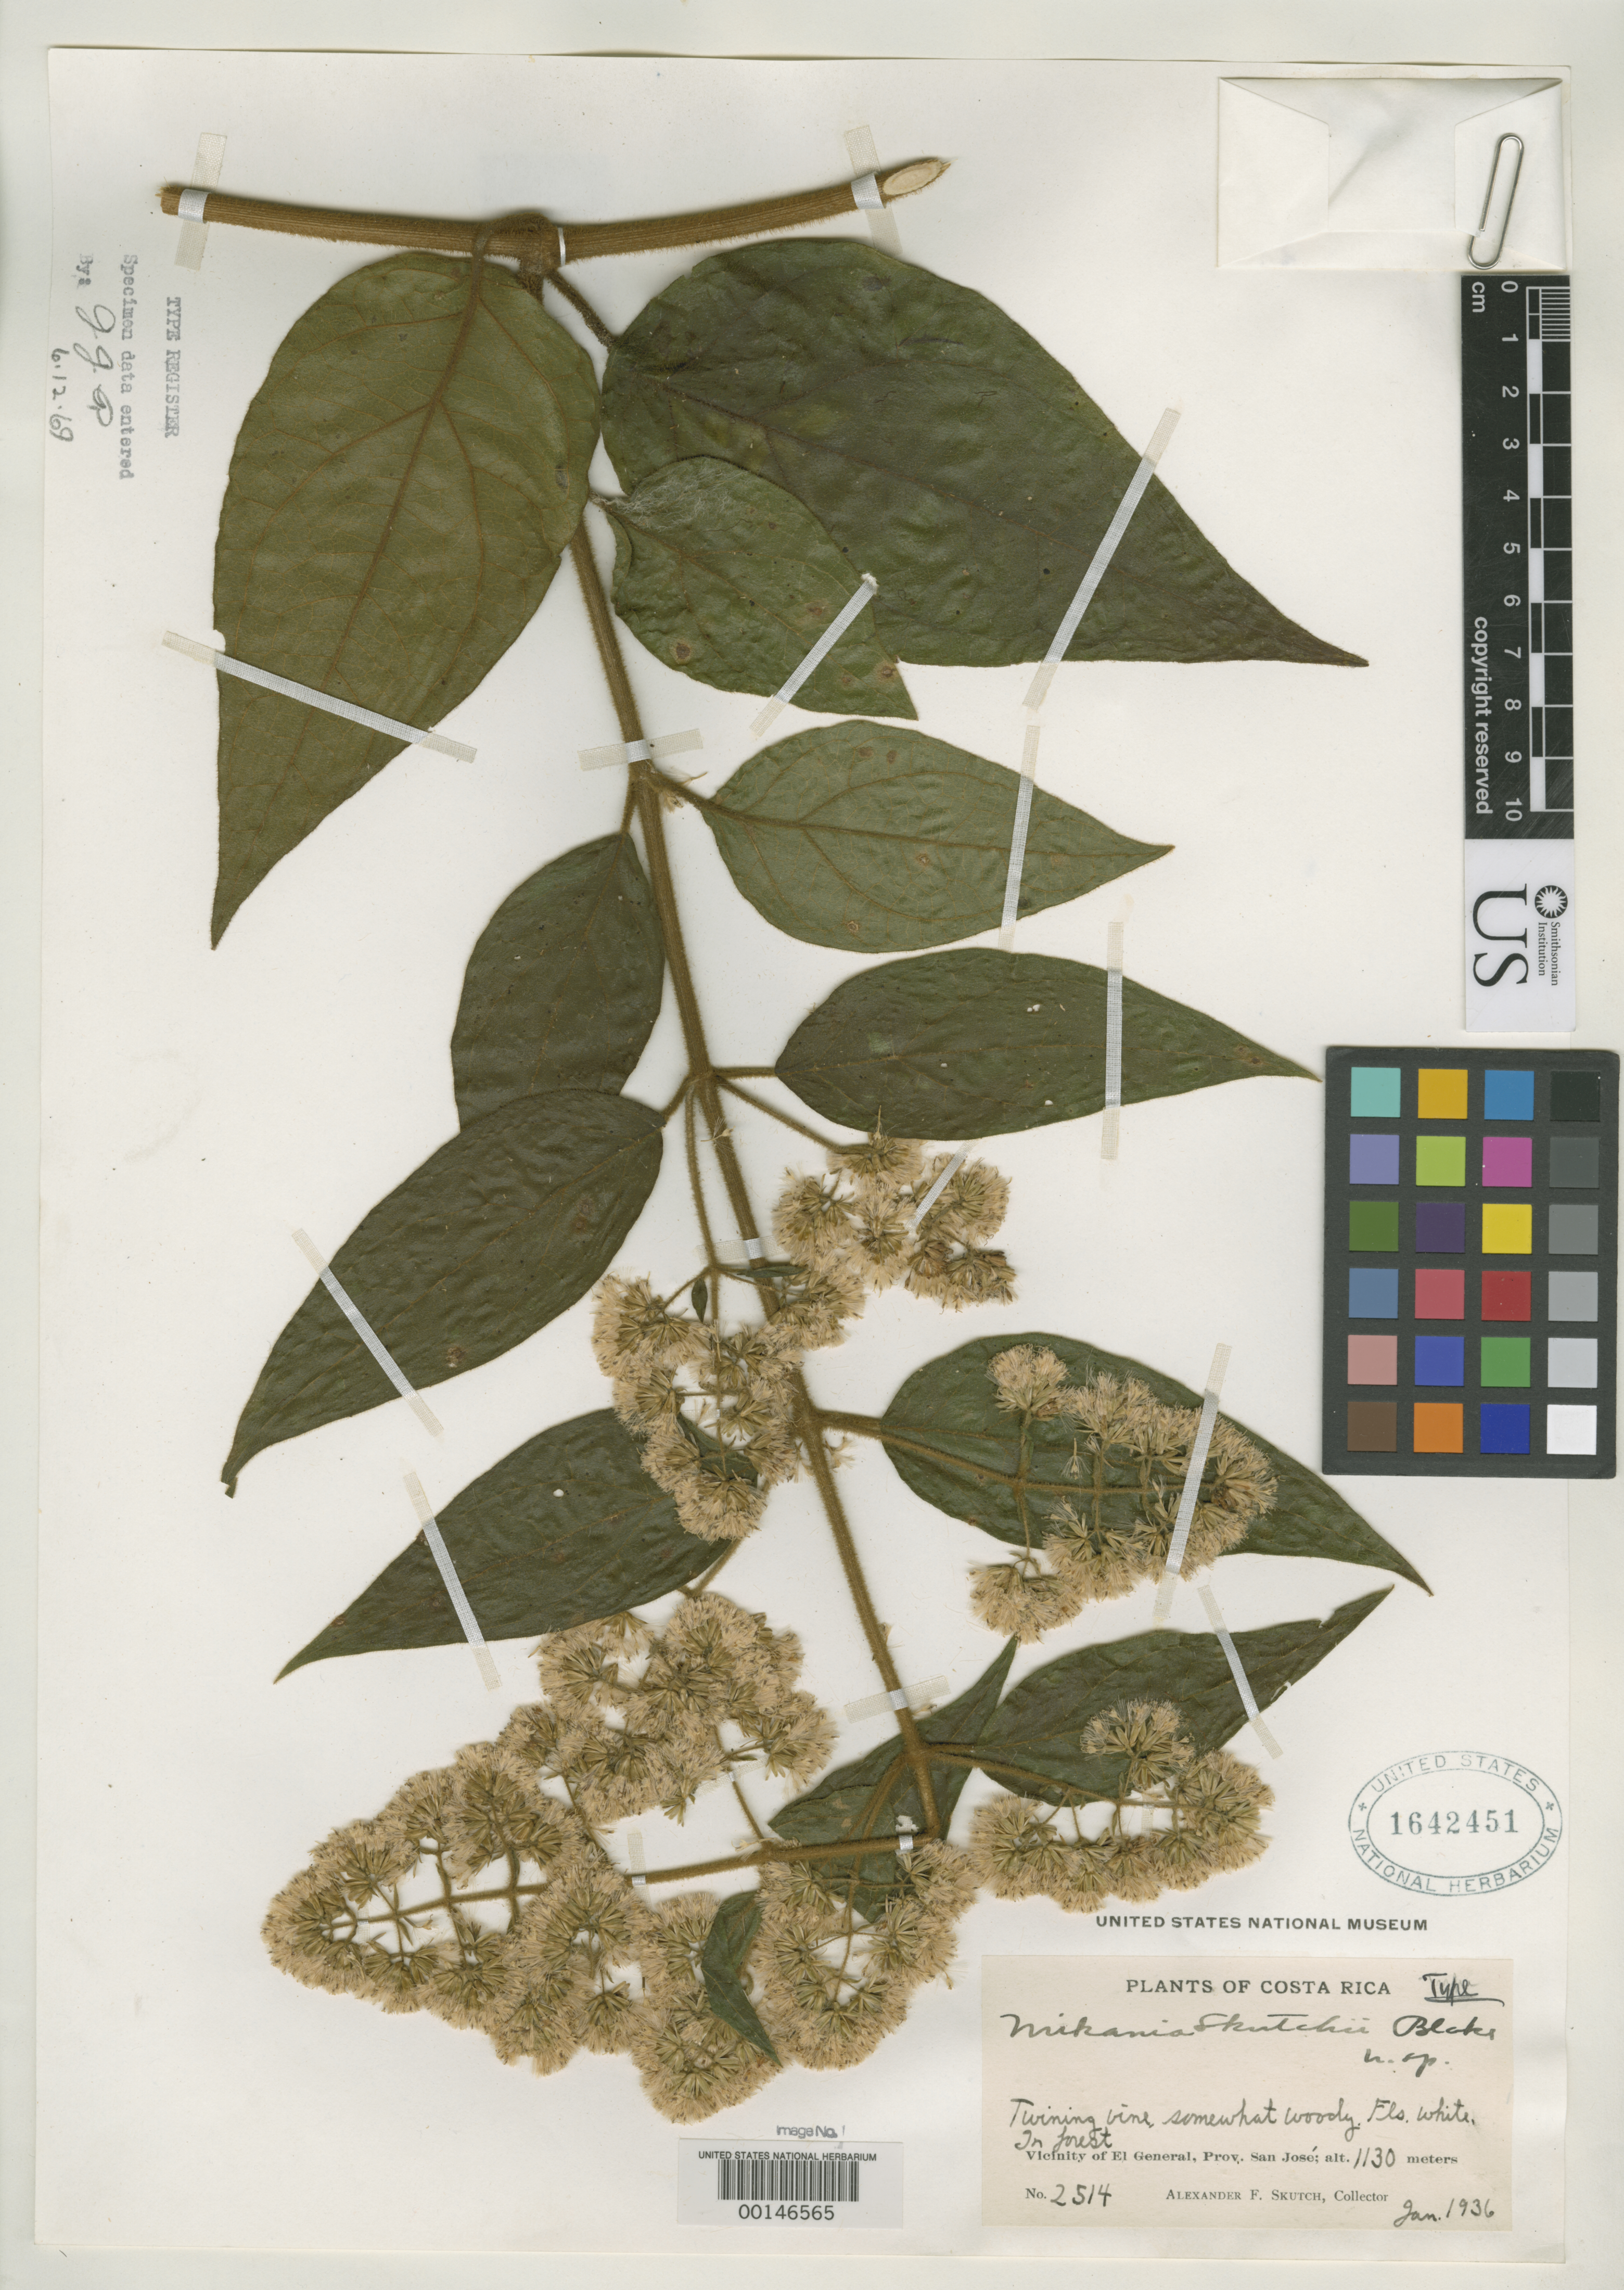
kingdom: Plantae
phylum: Tracheophyta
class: Magnoliopsida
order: Asterales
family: Asteraceae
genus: Mikania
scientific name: Mikania skutchii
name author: S.F. Blake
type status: Type Collection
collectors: A. F. Skutch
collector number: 2514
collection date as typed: Jan 1936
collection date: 1936-01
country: Costa Rica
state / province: San José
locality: Vicinity of El General.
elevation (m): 1130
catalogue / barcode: US 1642451